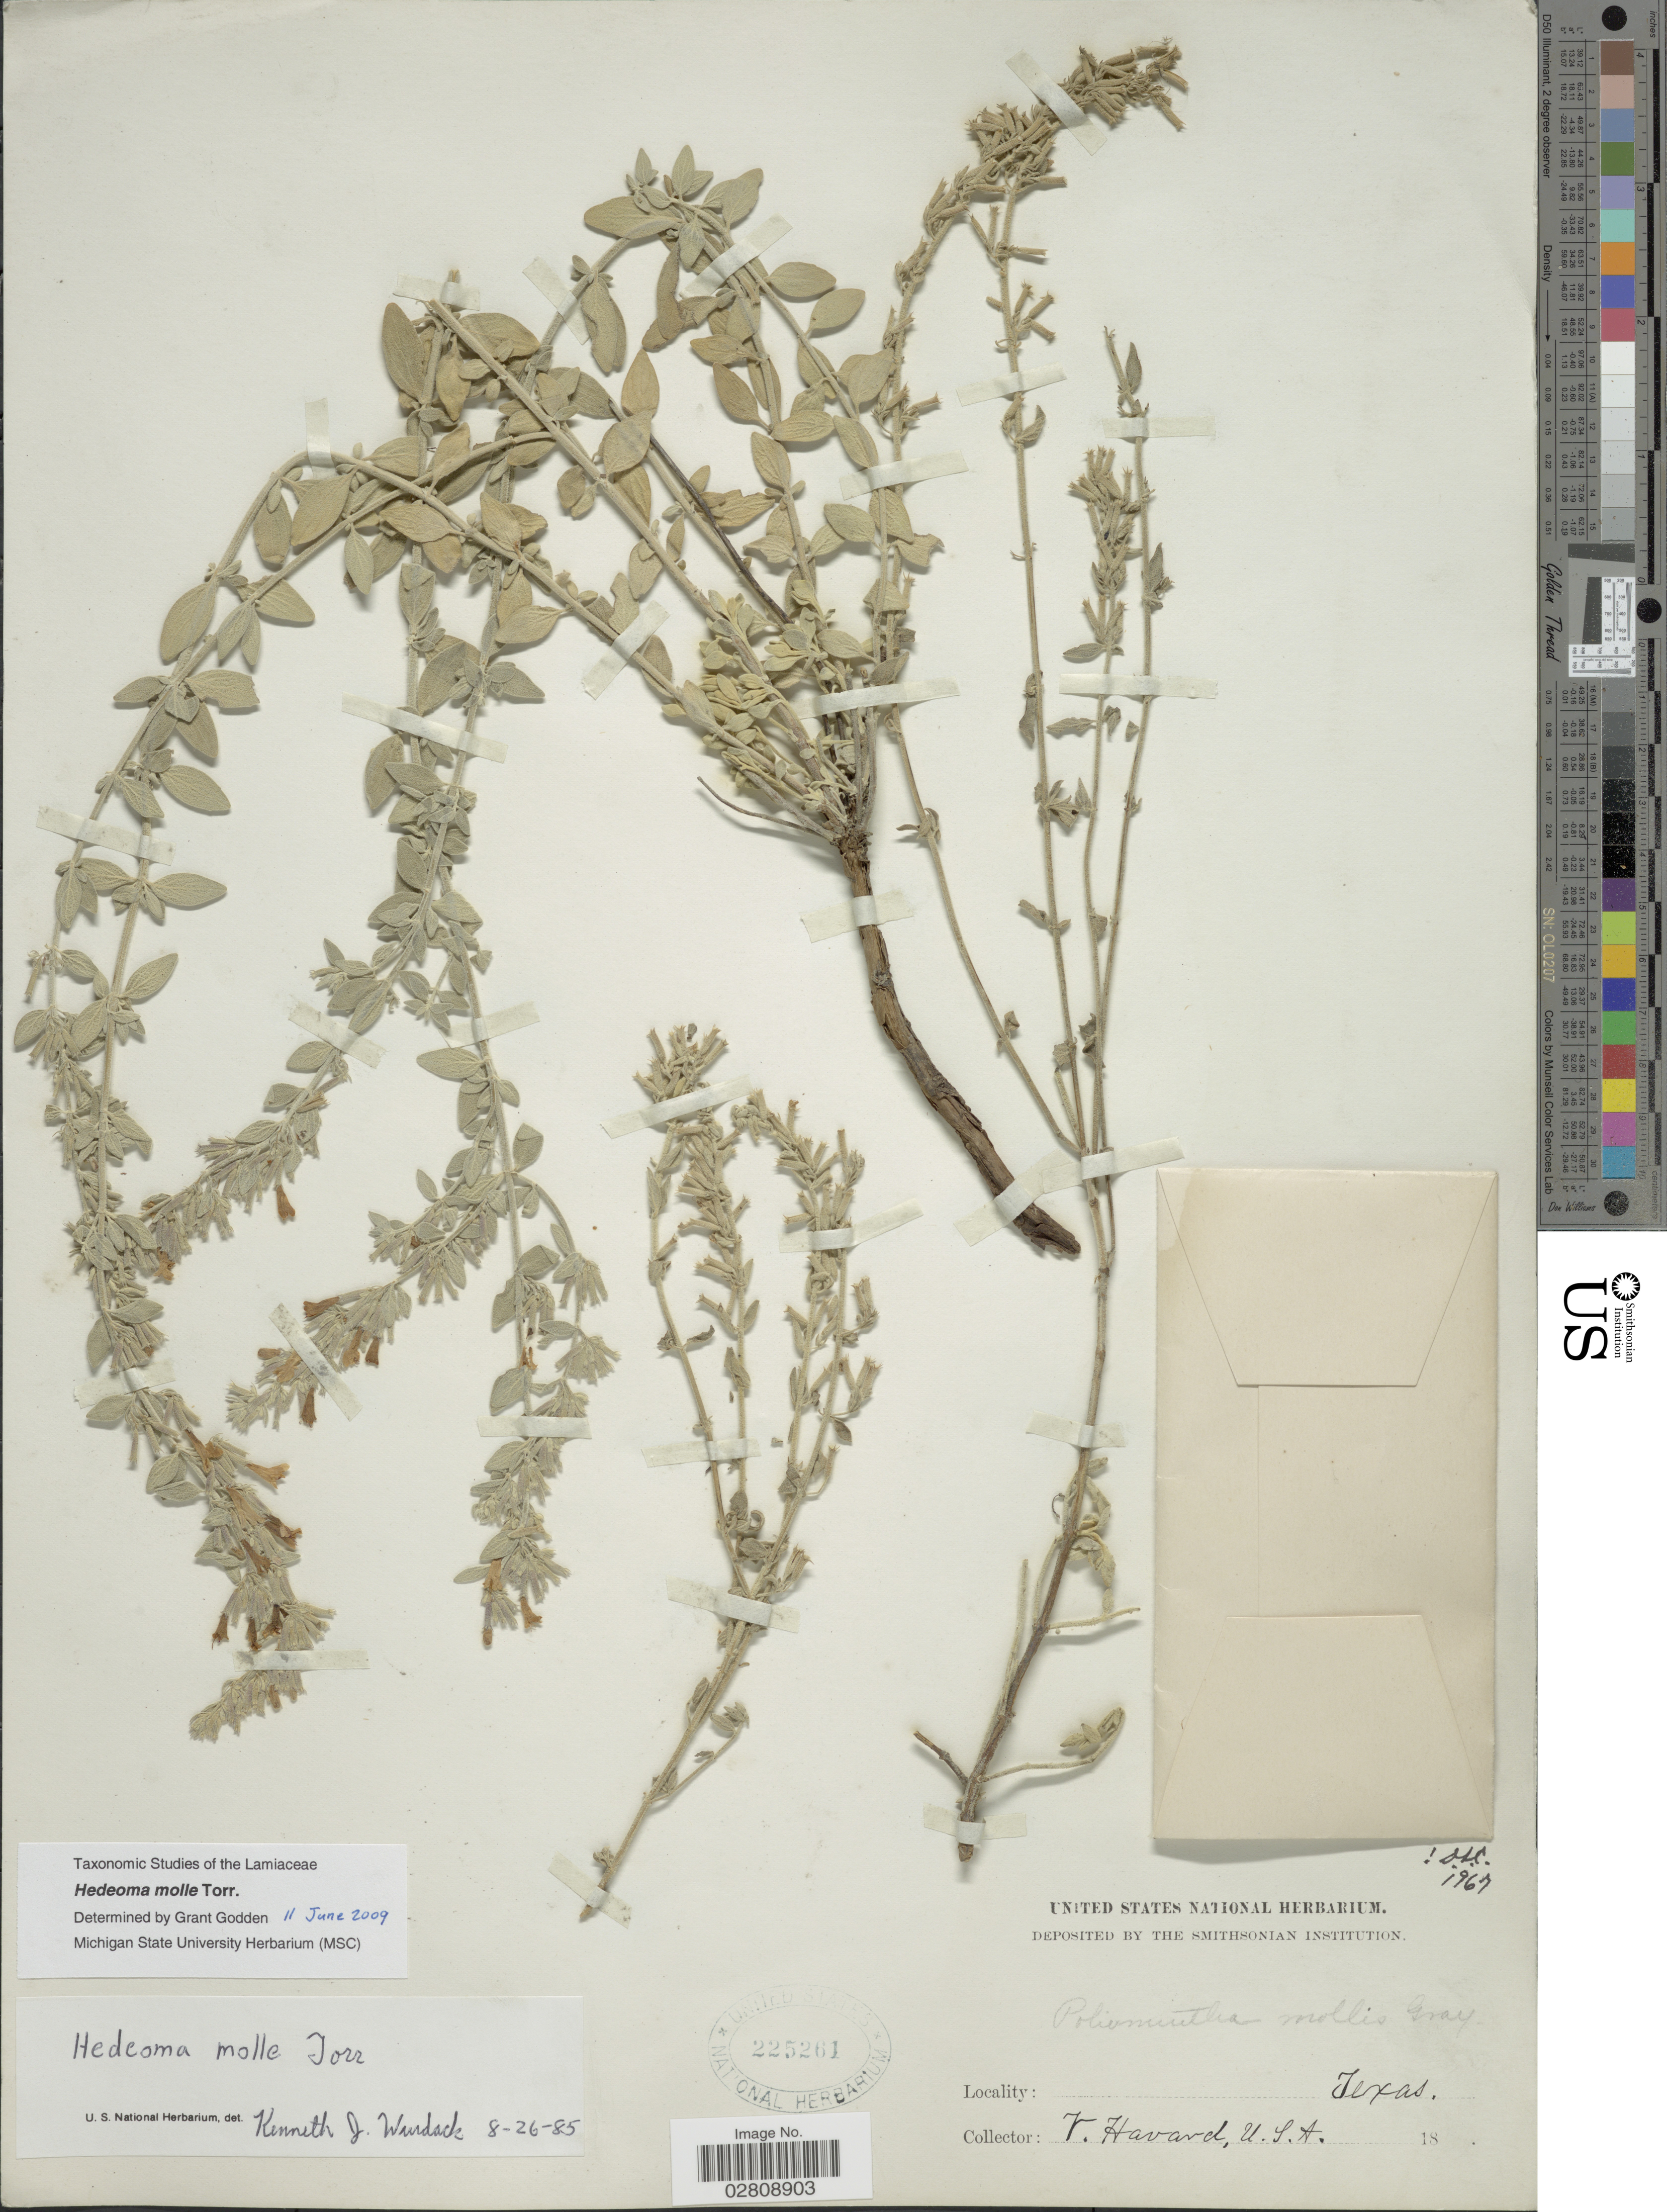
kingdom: Plantae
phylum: Tracheophyta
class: Magnoliopsida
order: Lamiales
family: Lamiaceae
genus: Hedeoma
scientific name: Hedeoma mollis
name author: Torr.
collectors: V. Havard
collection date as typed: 18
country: United States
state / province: Texas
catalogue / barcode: US 225261